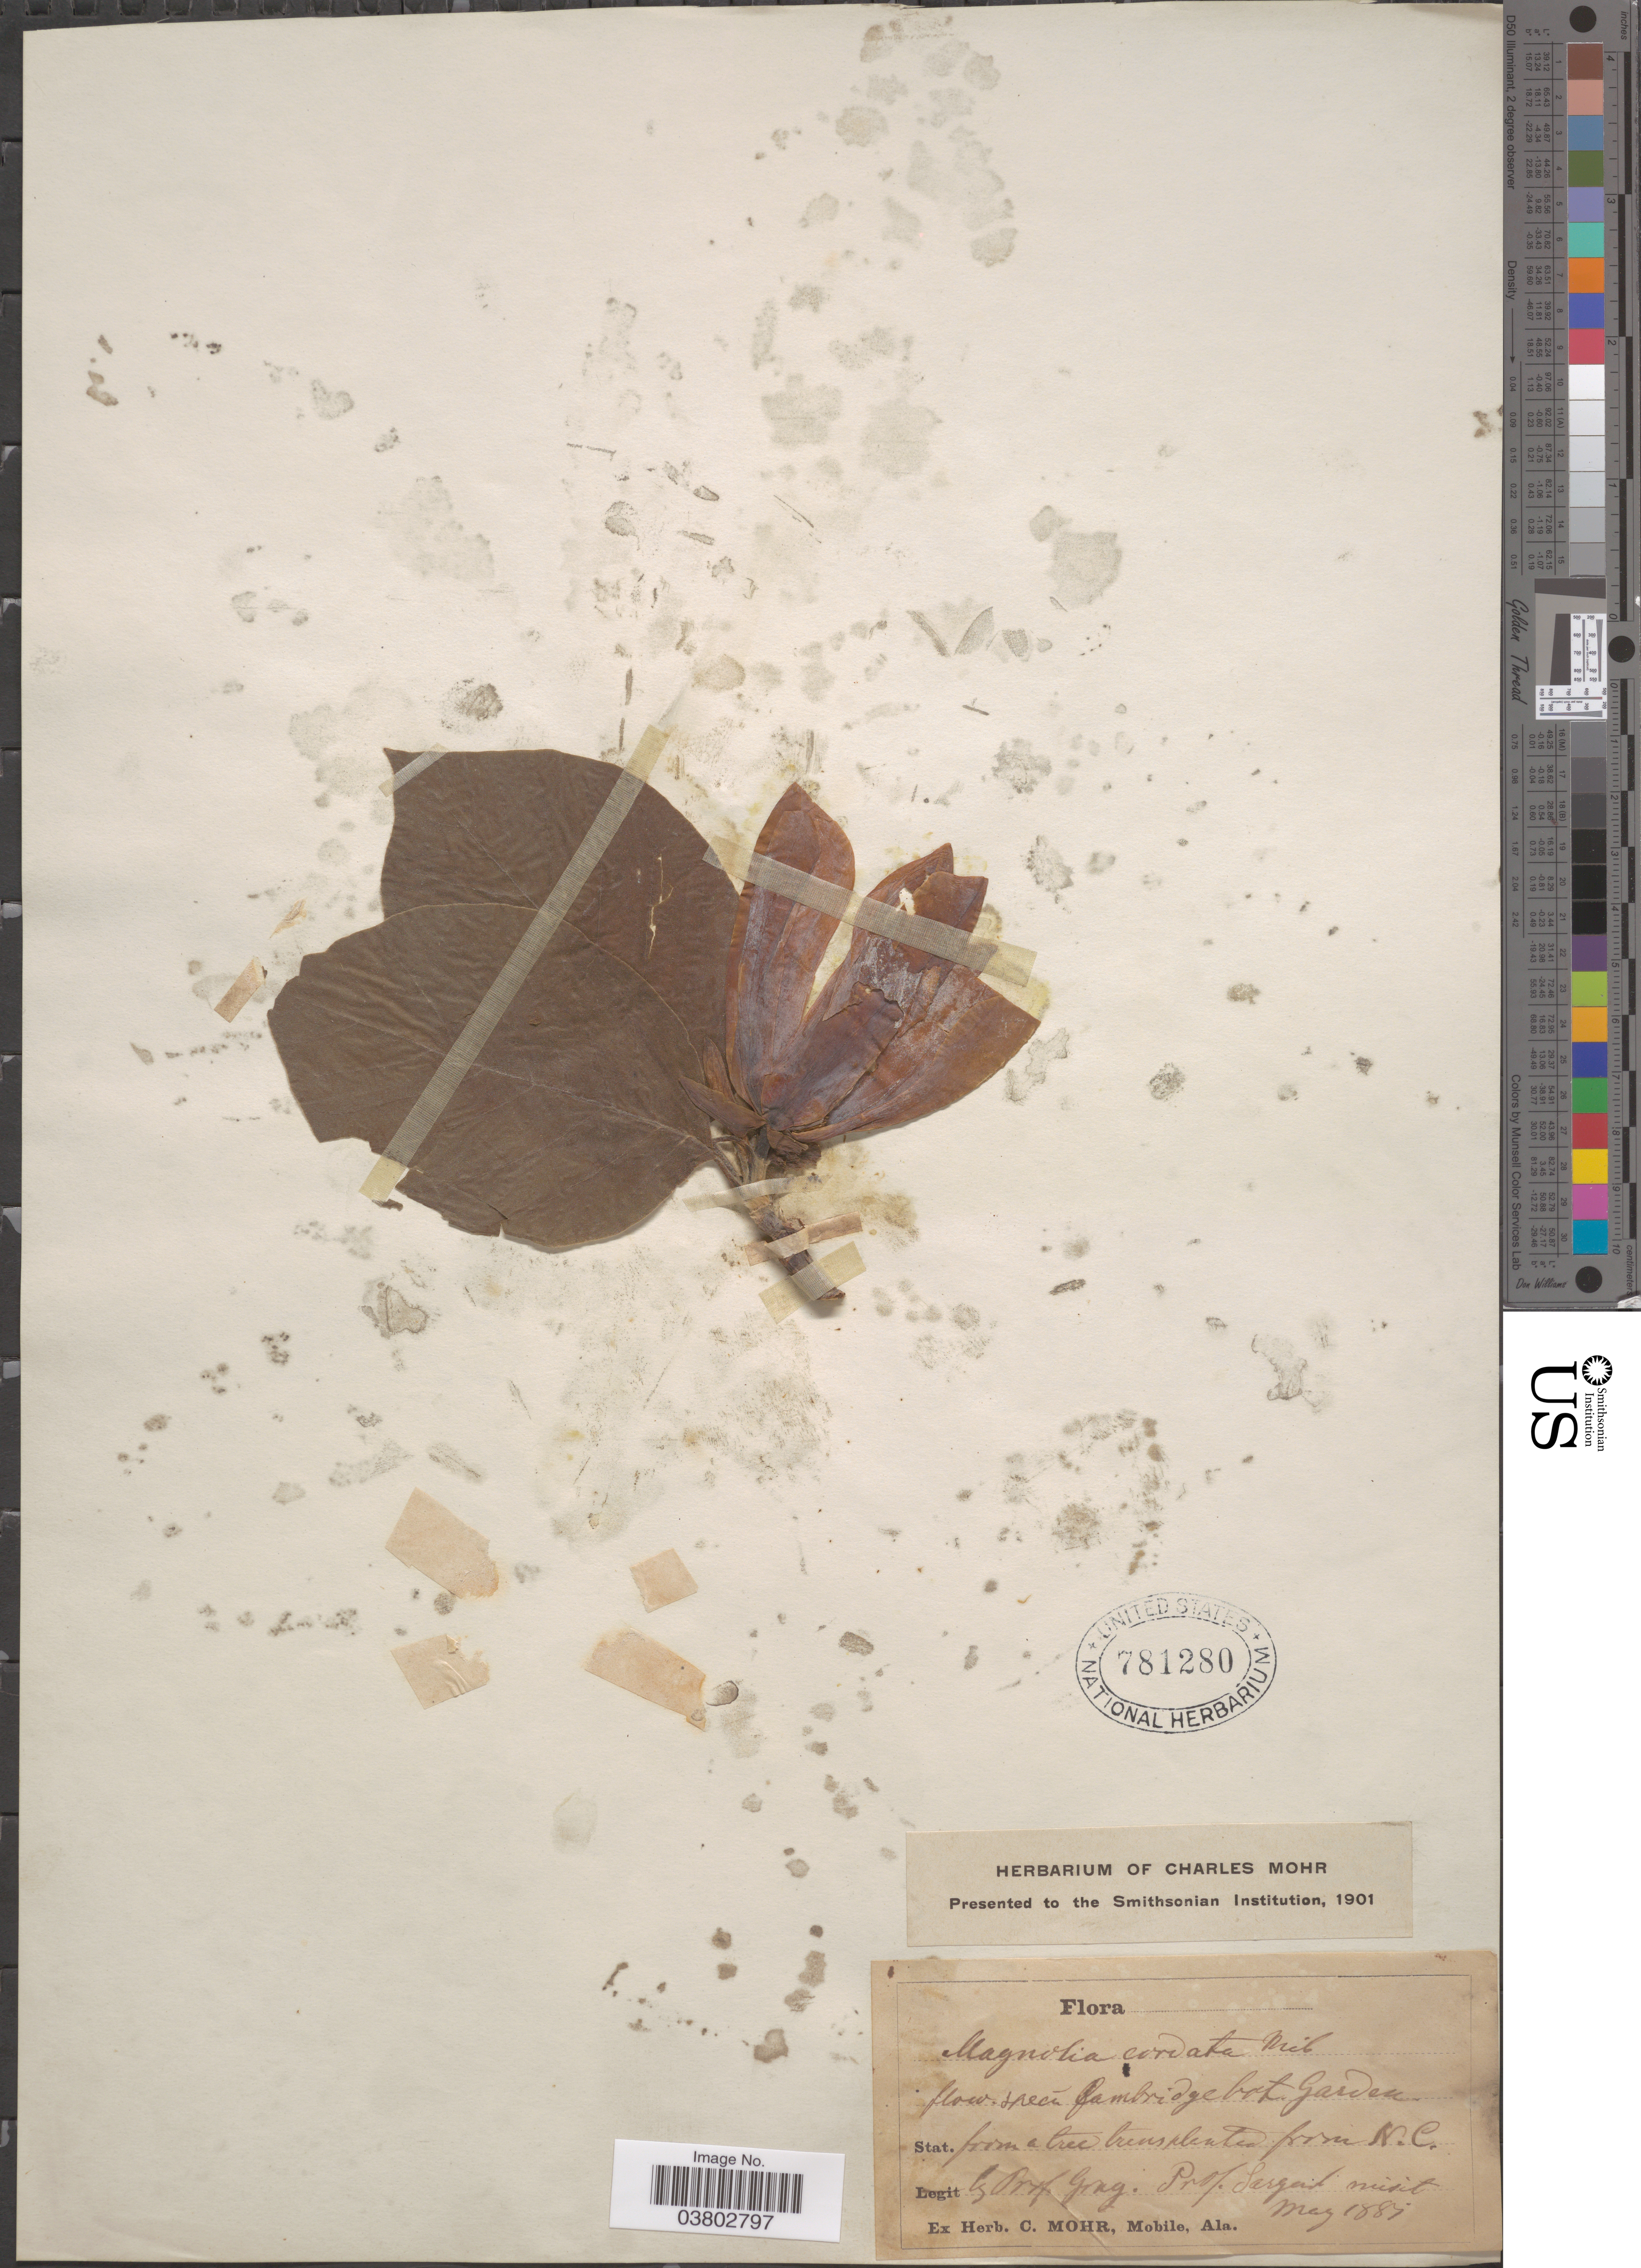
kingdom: Plantae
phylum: Tracheophyta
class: Magnoliopsida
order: Magnoliales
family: Magnoliaceae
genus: Magnolia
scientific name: Magnolia cordata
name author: Michx.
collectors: -- Gray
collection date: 1885-05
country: United States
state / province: North Carolina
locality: Cambridge bot. Garden.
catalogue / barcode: US 781280